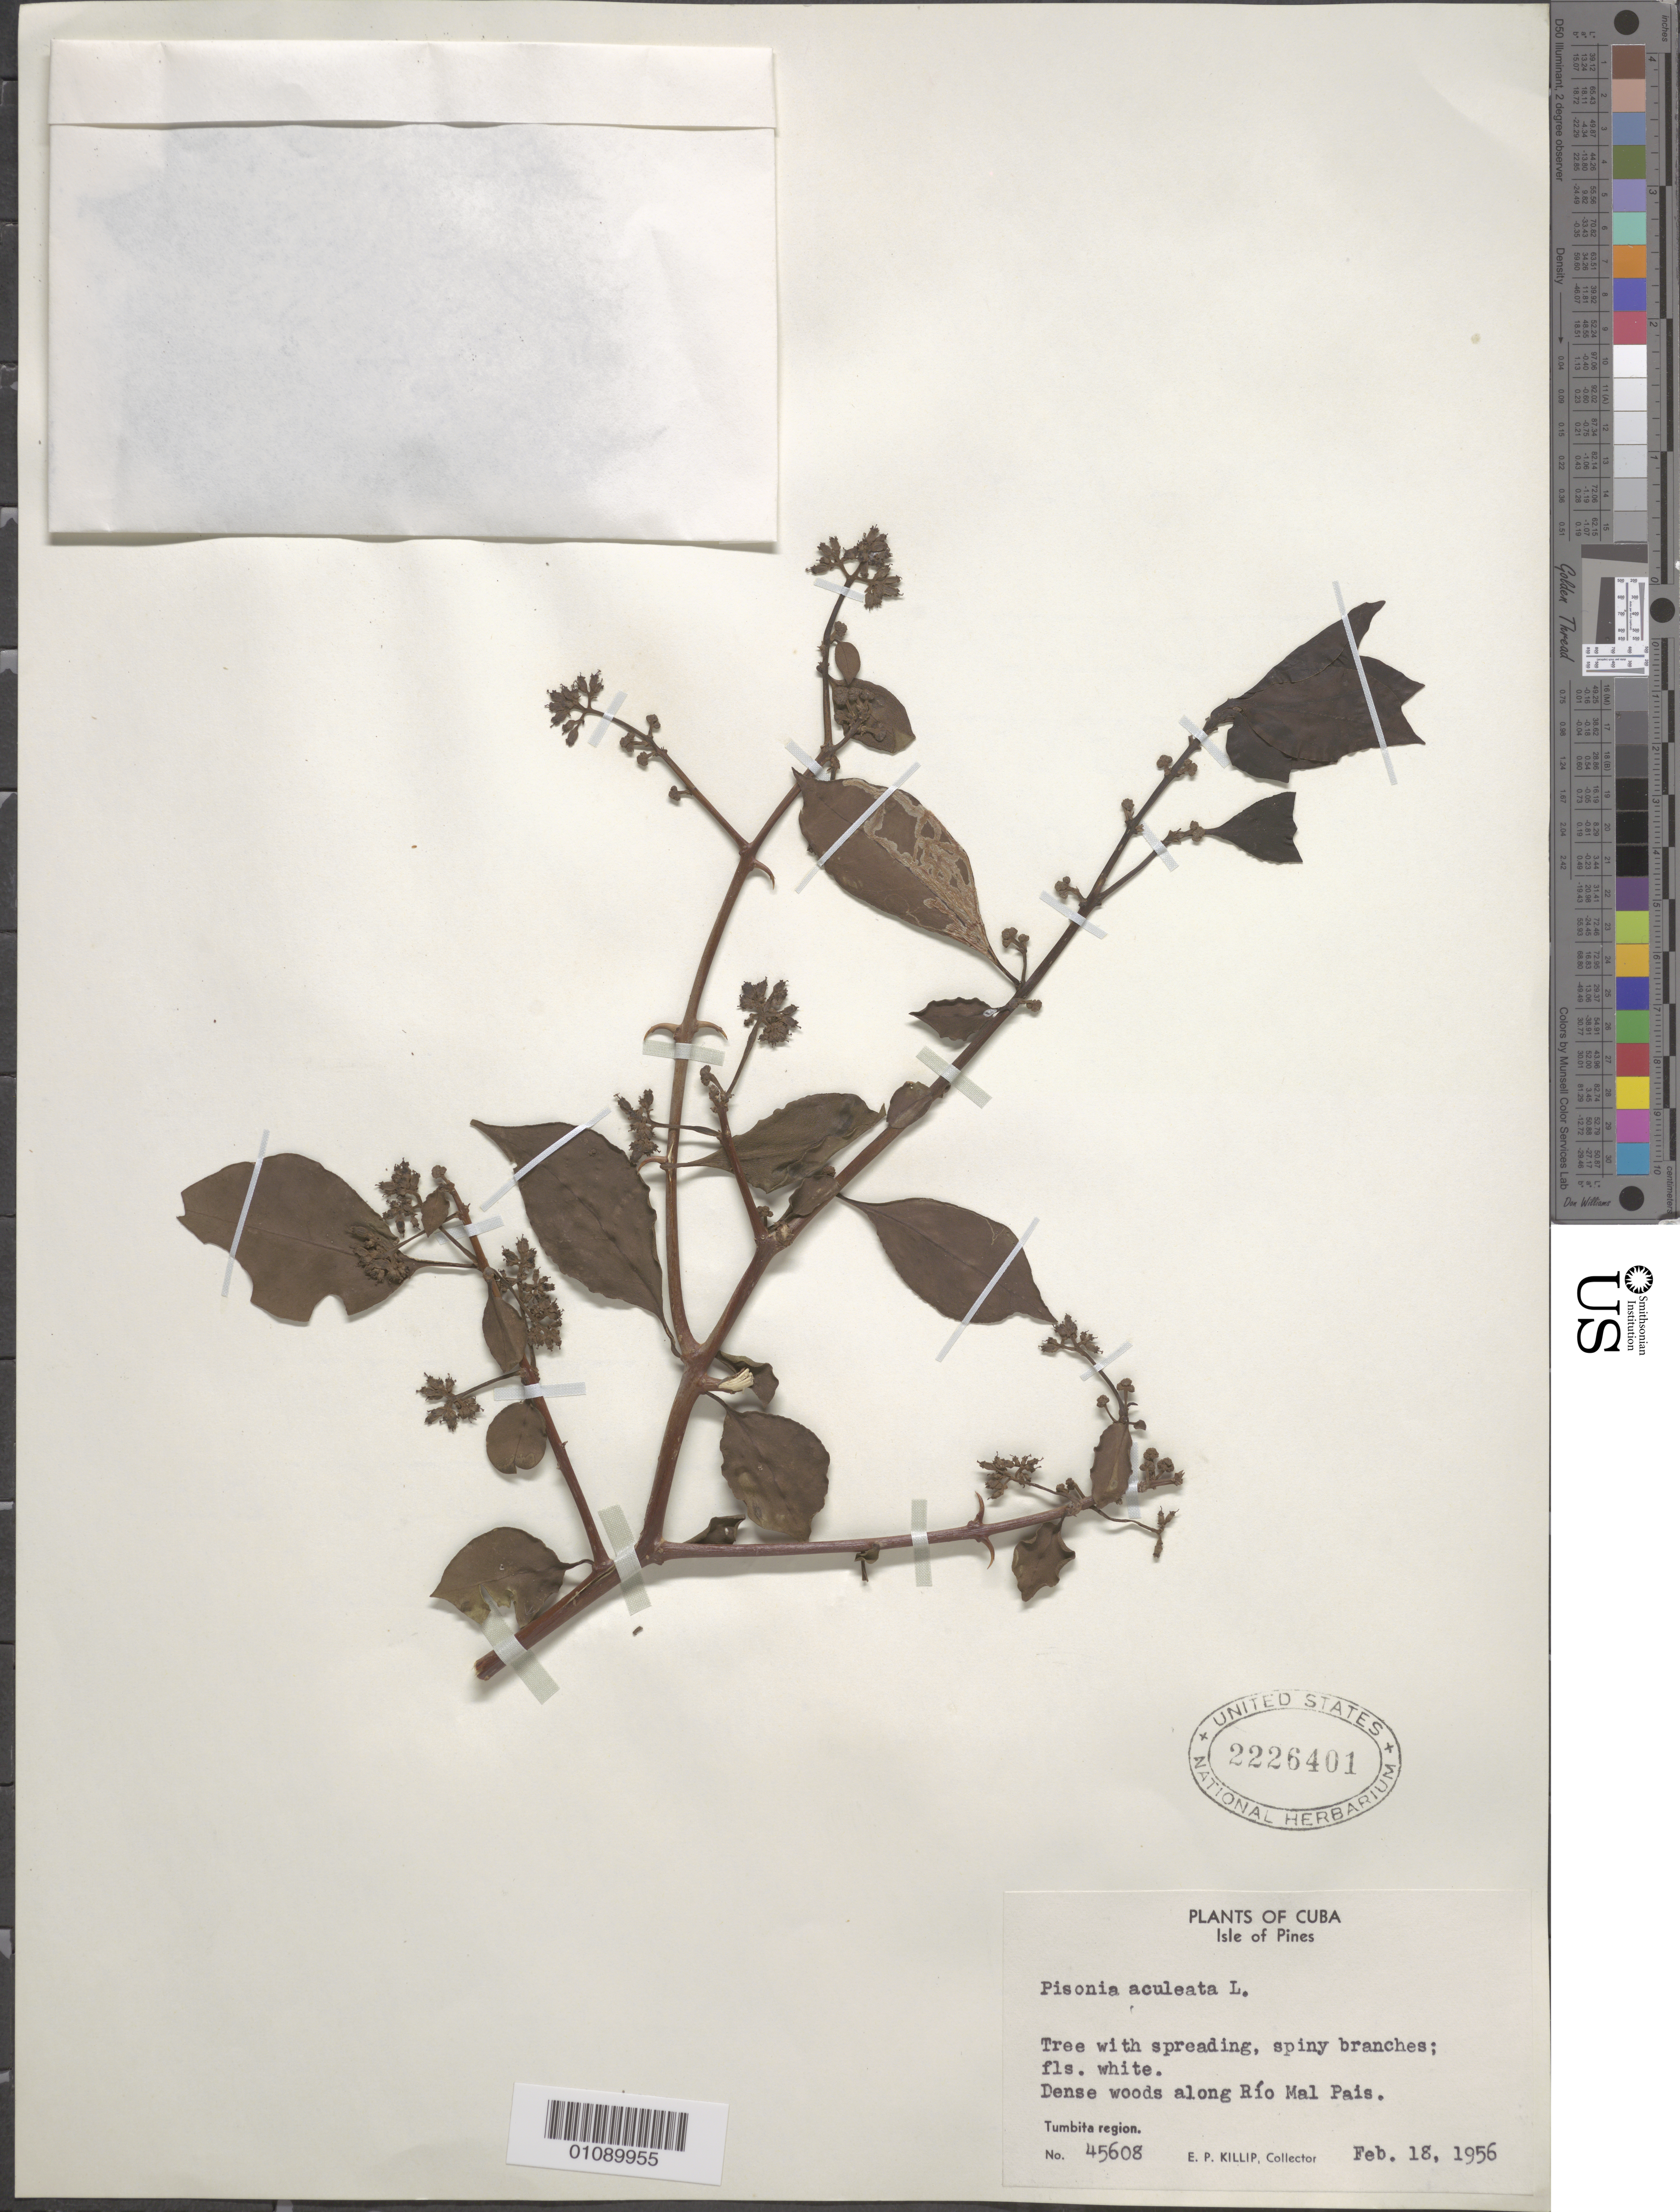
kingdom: Plantae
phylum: Tracheophyta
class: Magnoliopsida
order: Caryophyllales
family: Nyctaginaceae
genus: Pisonia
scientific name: Pisonia aculeata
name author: L.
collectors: E. P. Killip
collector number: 45608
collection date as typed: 18 Feb 1956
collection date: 1956-02-18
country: Cuba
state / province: Isla de La Juventud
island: Isla de la Juventud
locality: Isle of Pines Tumbite region Along Rio Mal Pais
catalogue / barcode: US 2226401